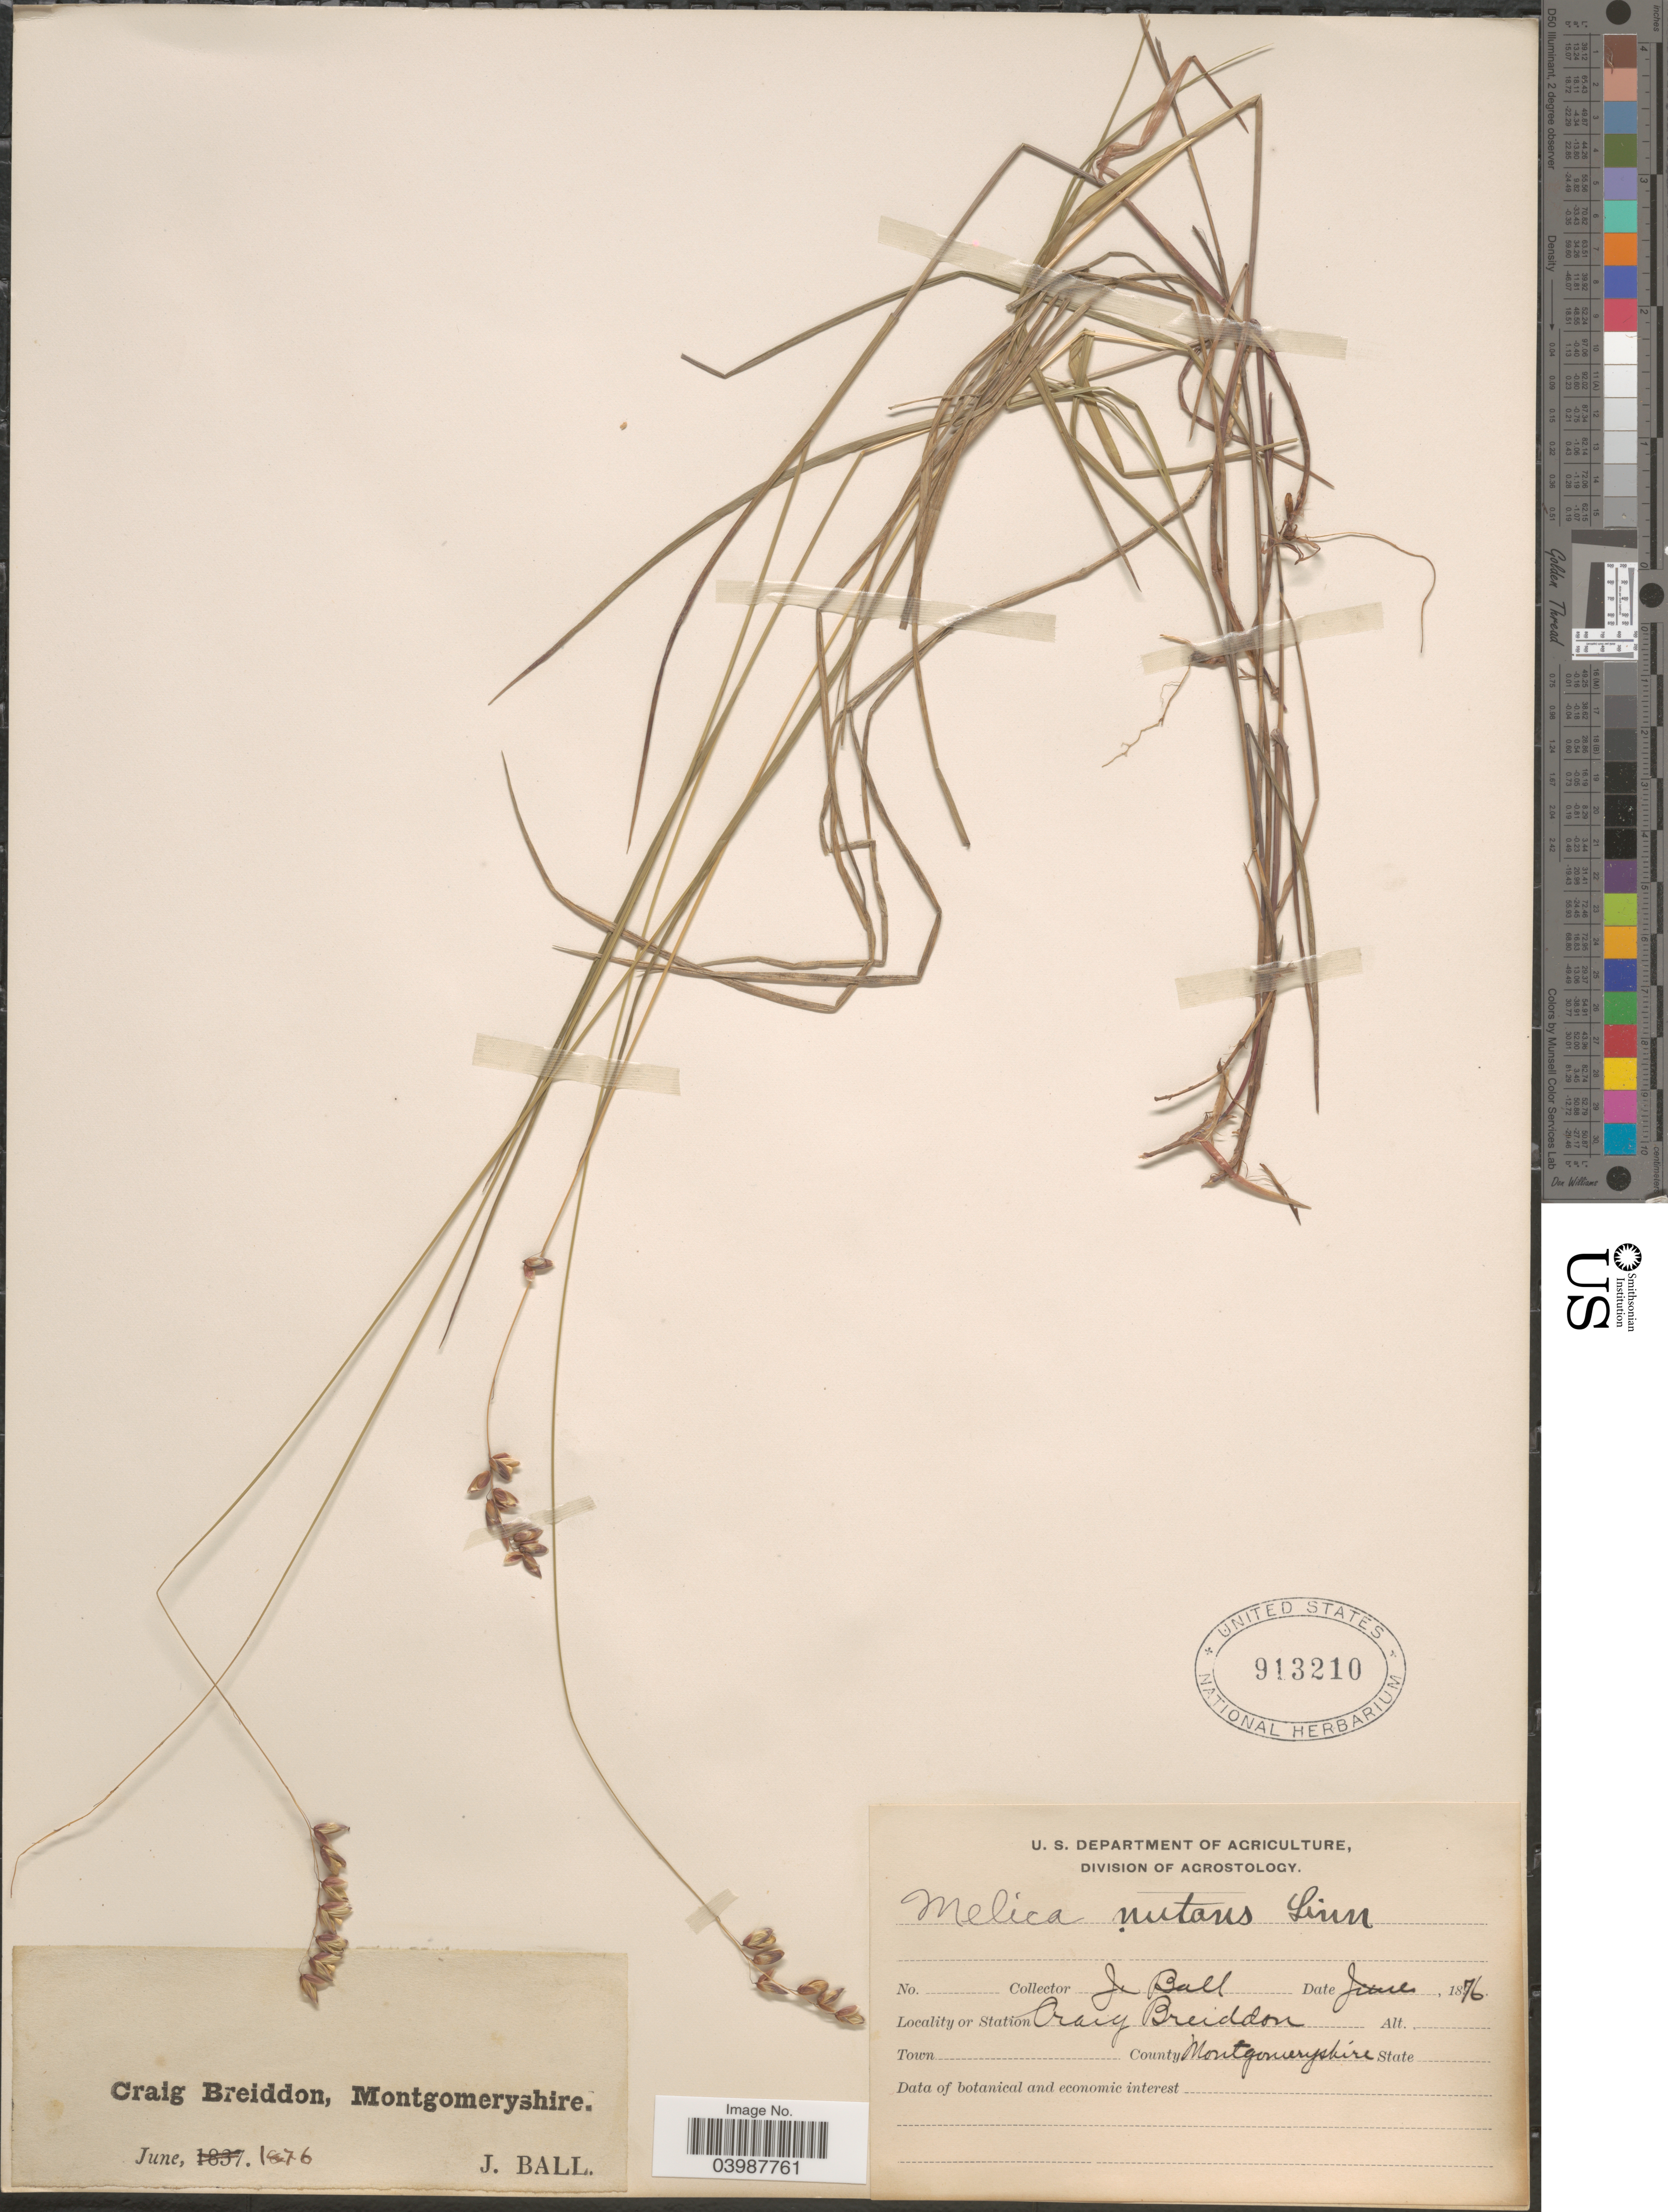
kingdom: Plantae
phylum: Tracheophyta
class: Liliopsida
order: Poales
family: Poaceae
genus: Melica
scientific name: Melica nutans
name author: L.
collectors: J. Ball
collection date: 1876-06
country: United Kingdom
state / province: Wales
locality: Station Craig Breiddon. County Montgomeryshire.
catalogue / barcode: US 913210